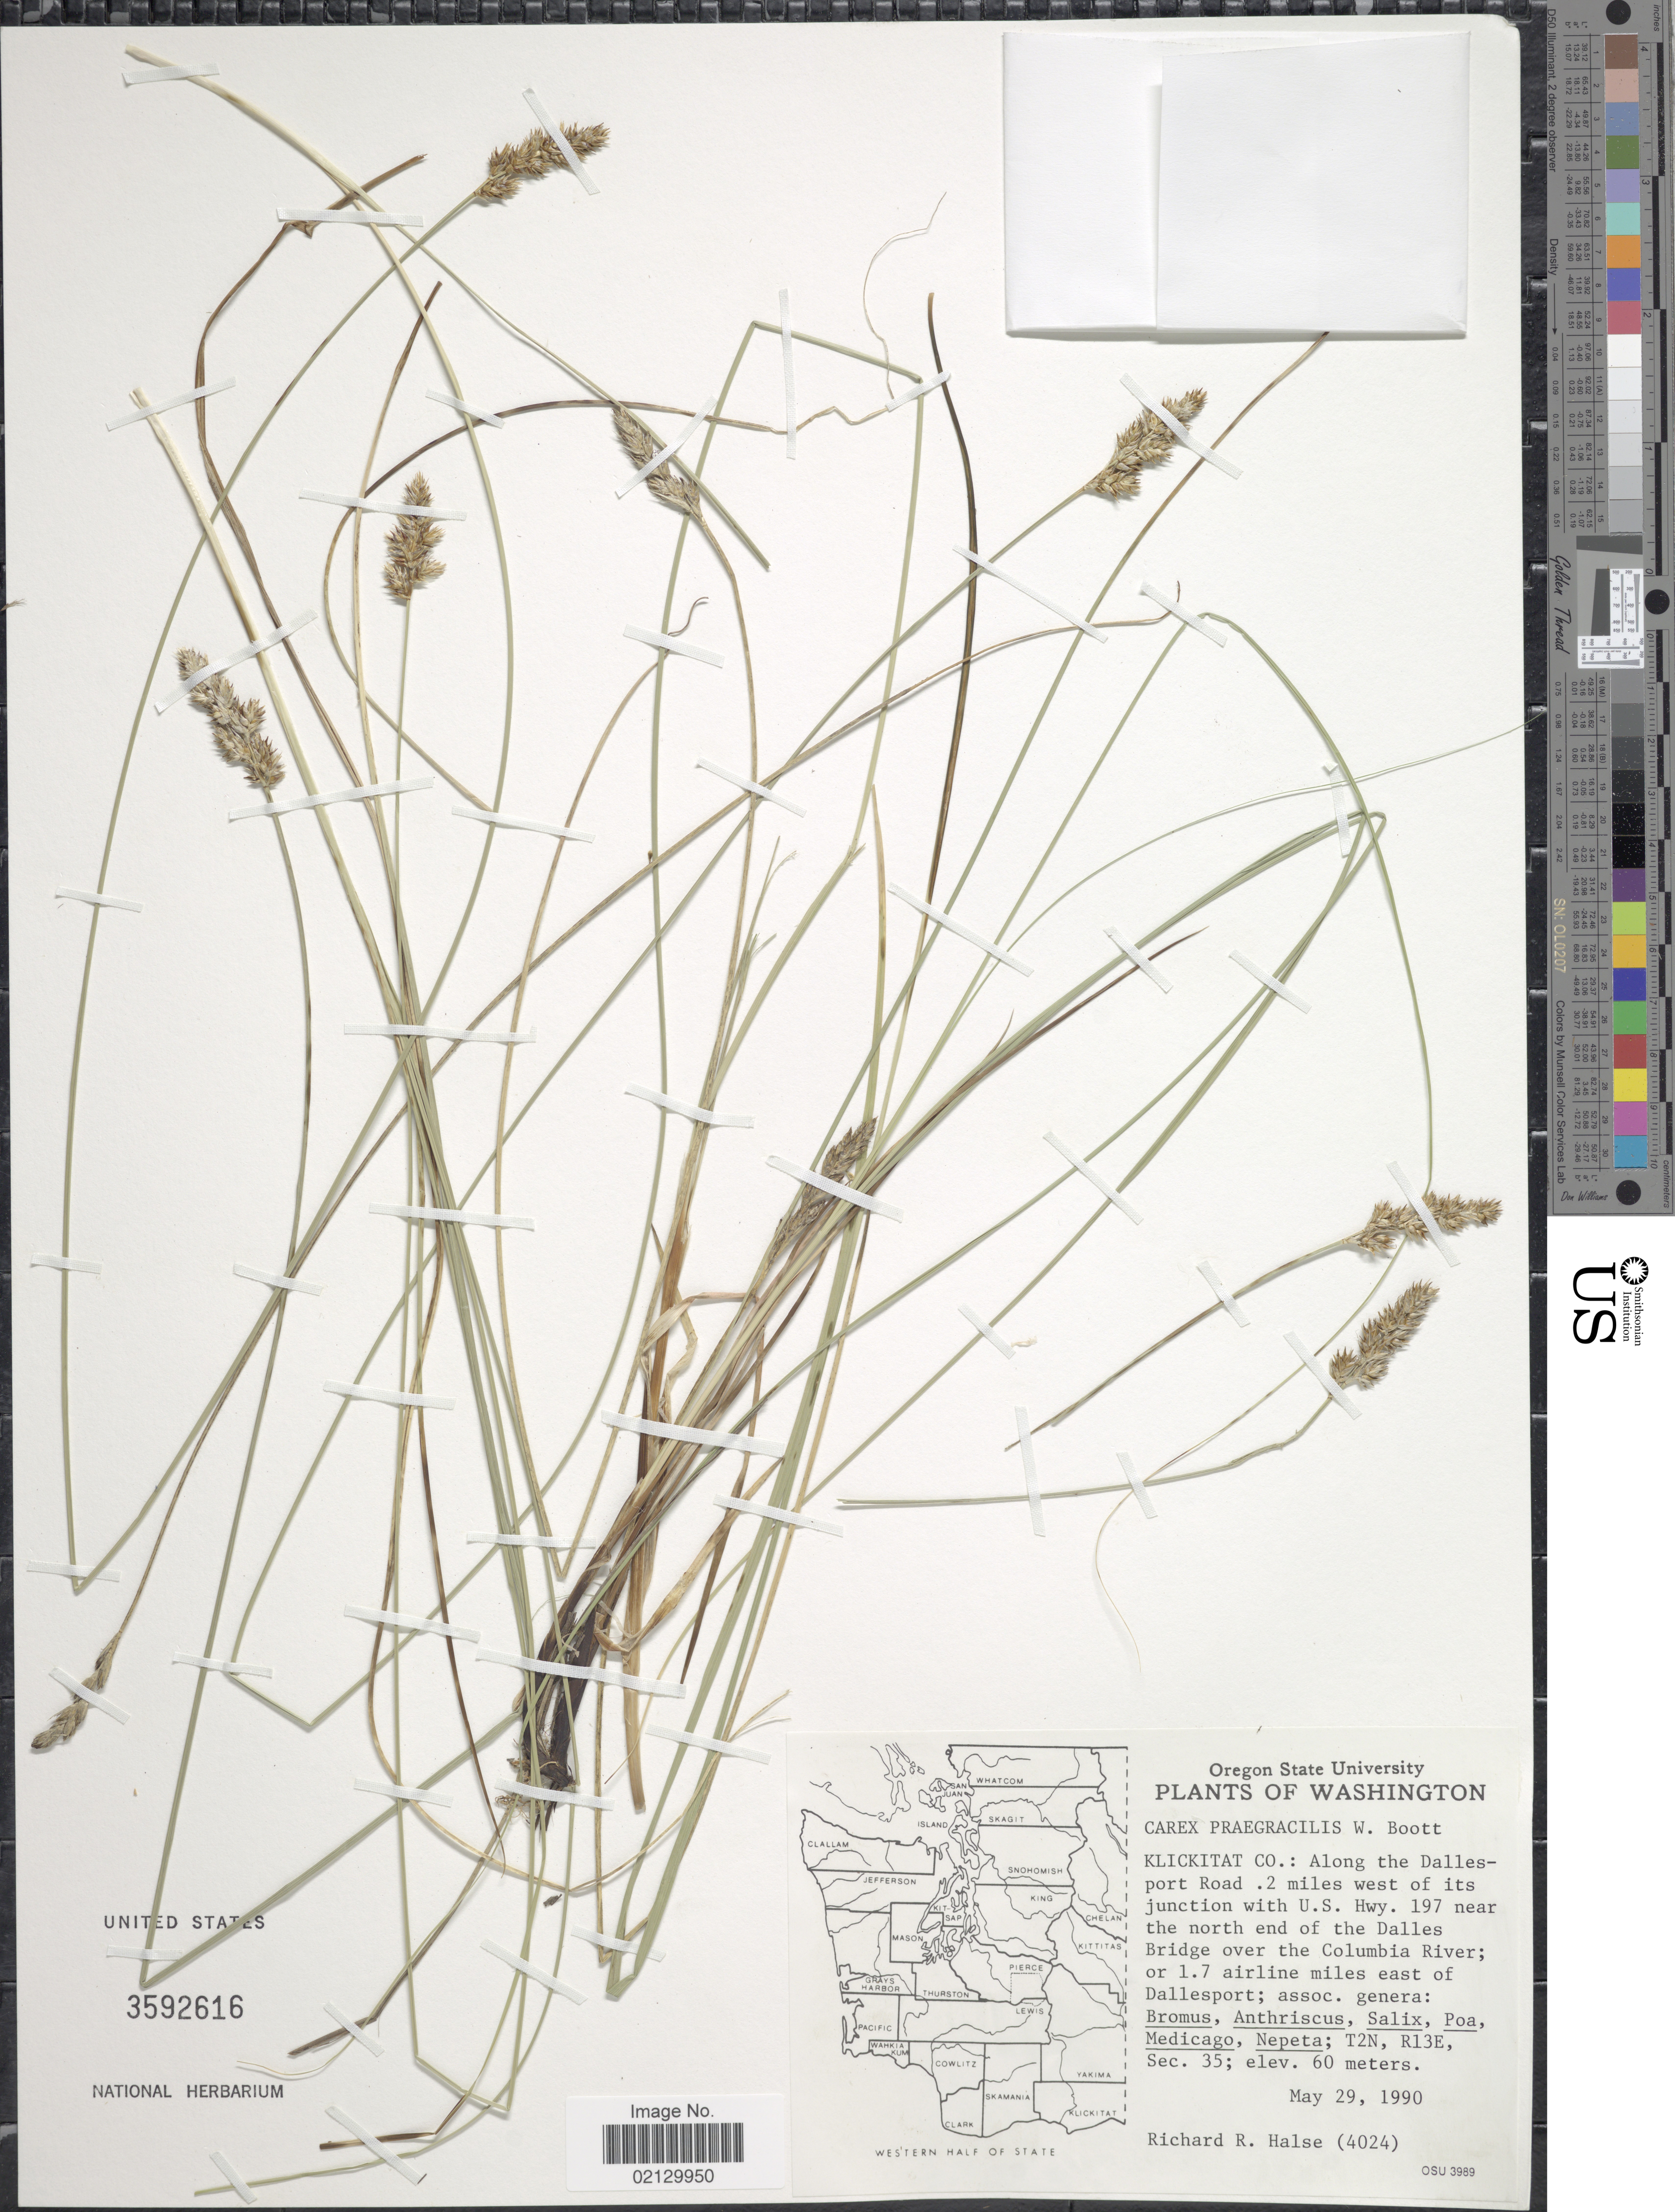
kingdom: Plantae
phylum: Tracheophyta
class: Liliopsida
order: Poales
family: Cyperaceae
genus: Carex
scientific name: Carex praegracilis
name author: W. Boott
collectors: R. Halse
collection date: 1990-05-29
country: United States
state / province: Washington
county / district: Klickitat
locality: Klickitat Co.: Along the Dallas-port Road. 2 miles west of its junction with U.S. Hwy. 197 near the north end of the Columbia River; or 1.7 airline miles east of Dallesport. T2N, R13E, Sec. 35.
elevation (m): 60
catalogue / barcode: US 3592616